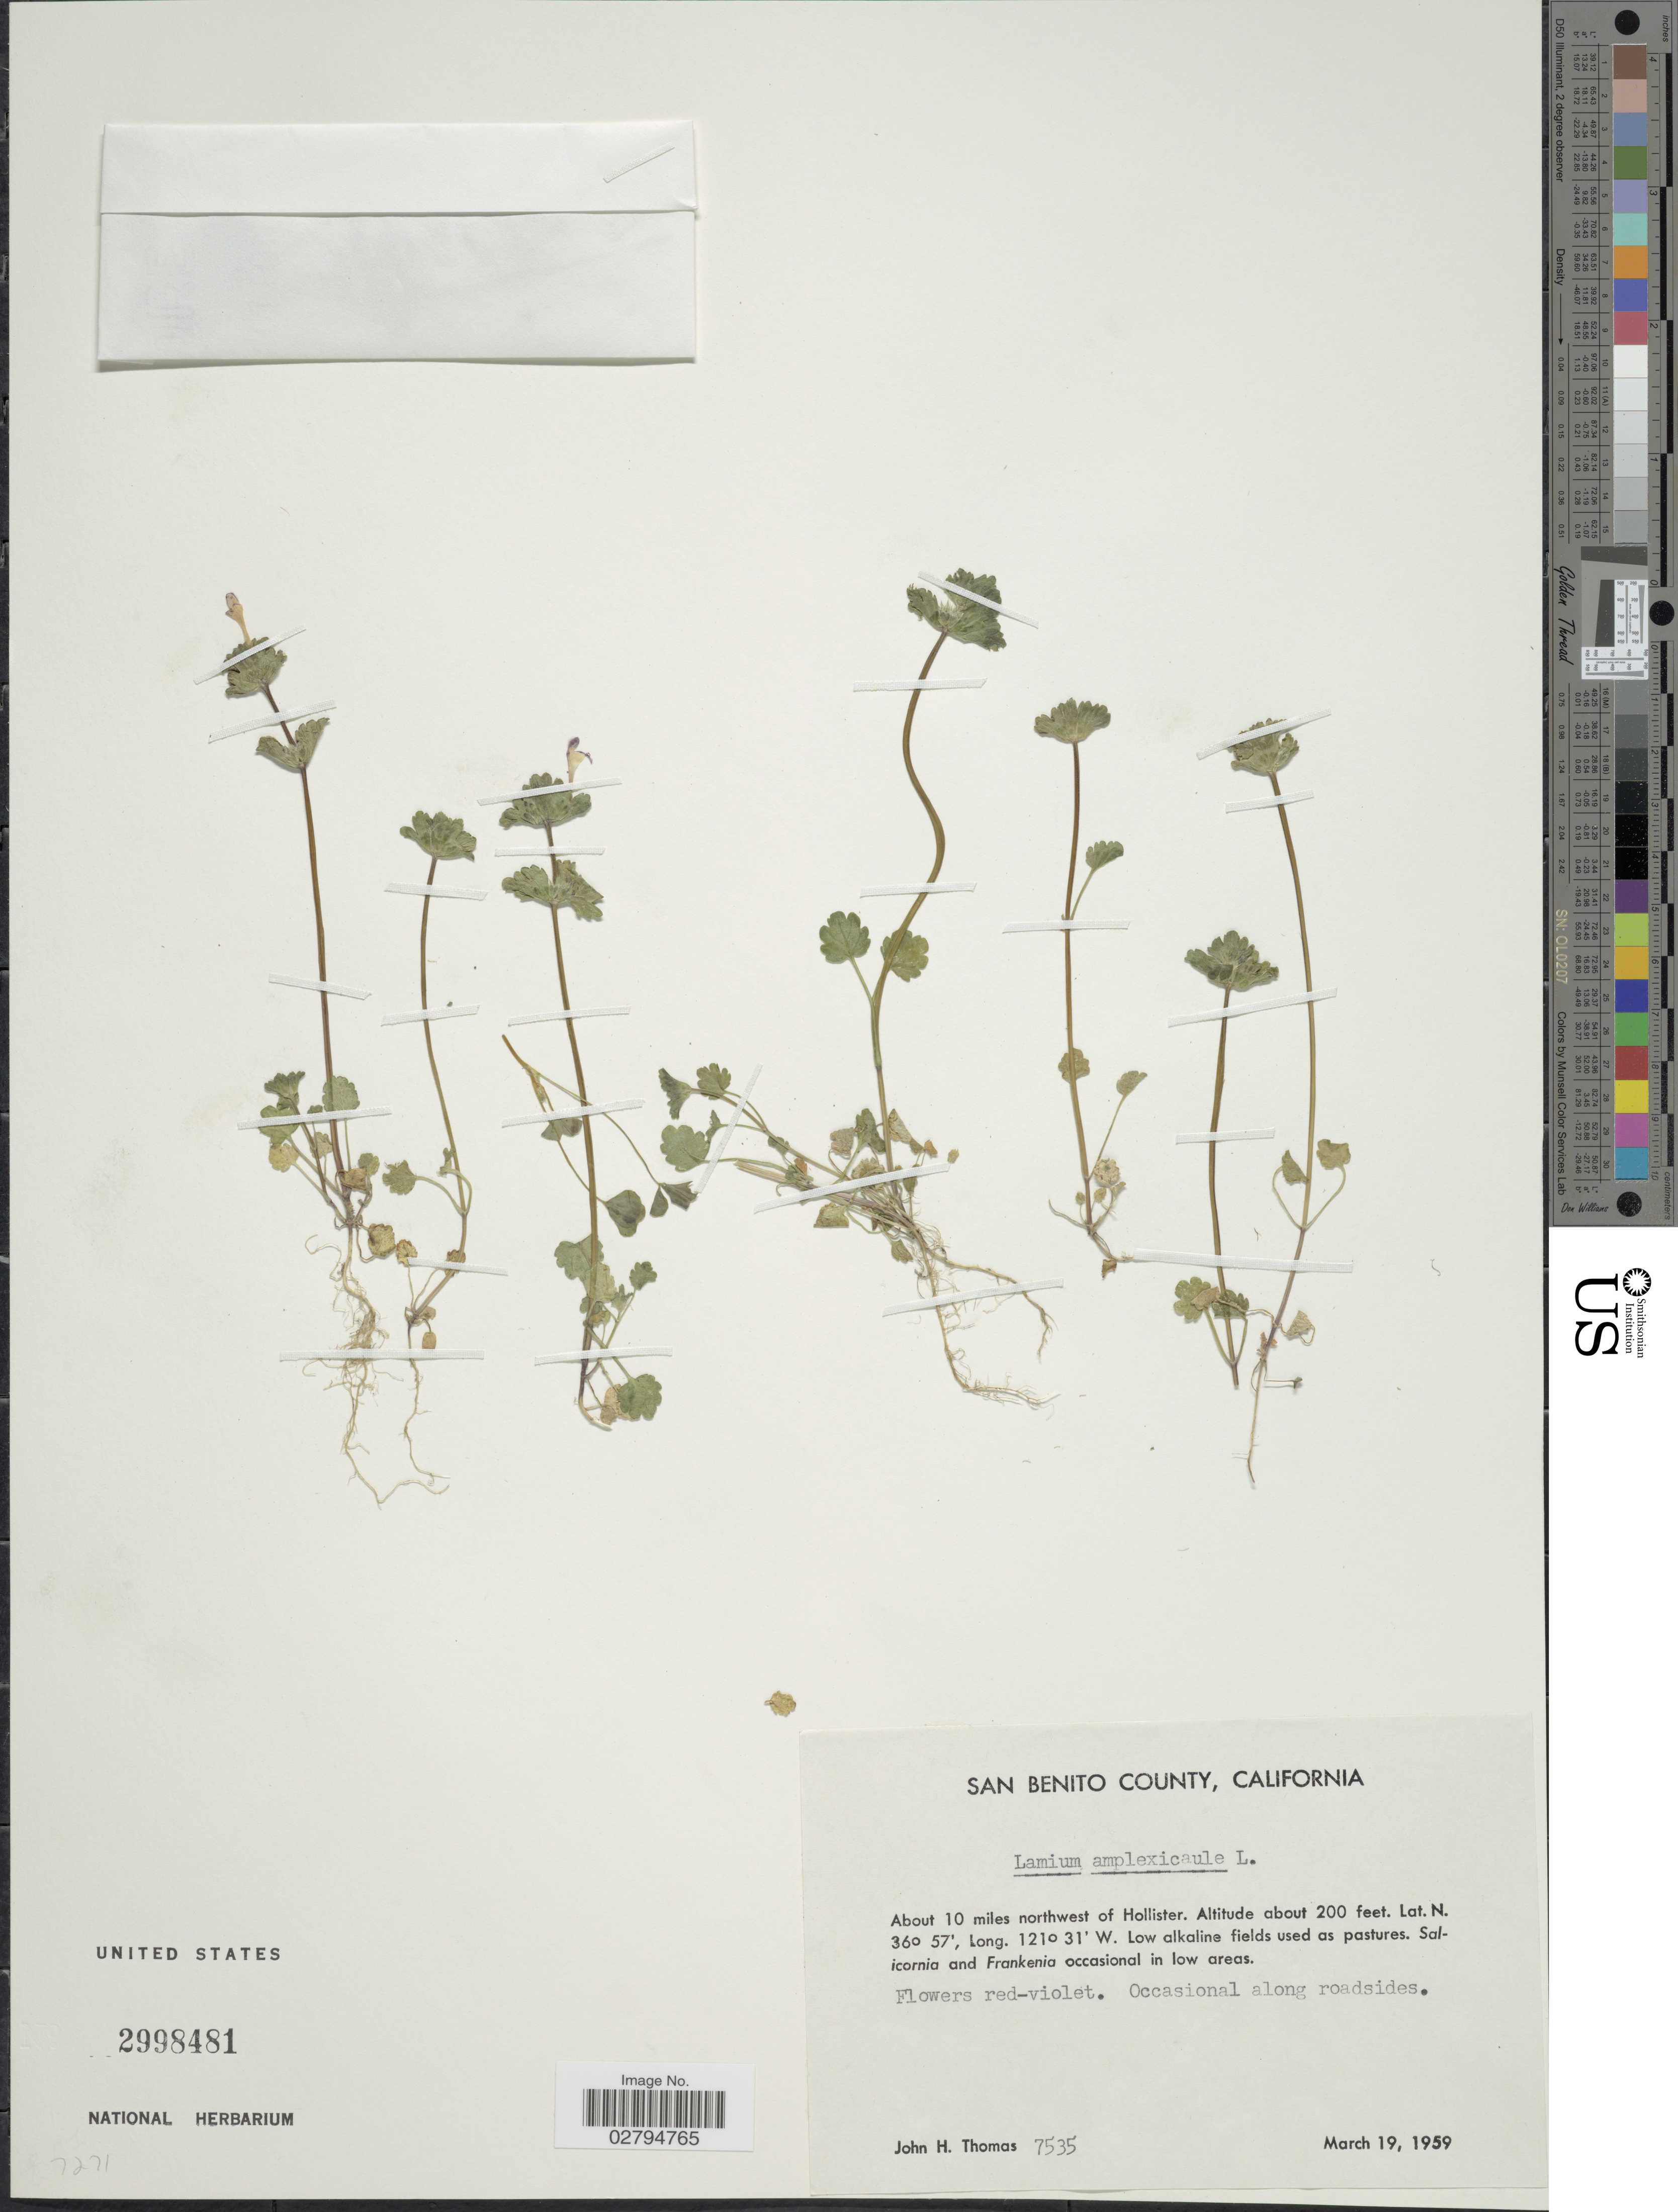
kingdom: Plantae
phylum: Tracheophyta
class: Magnoliopsida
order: Lamiales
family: Lamiaceae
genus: Lamium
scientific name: Lamium amplexicaule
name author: L.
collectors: J. H. Thomas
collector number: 7535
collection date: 1959-03-19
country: United States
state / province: California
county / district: San Benito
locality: San Benito County. About 10 miles northwest of Hollister.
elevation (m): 61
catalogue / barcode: US 2998481